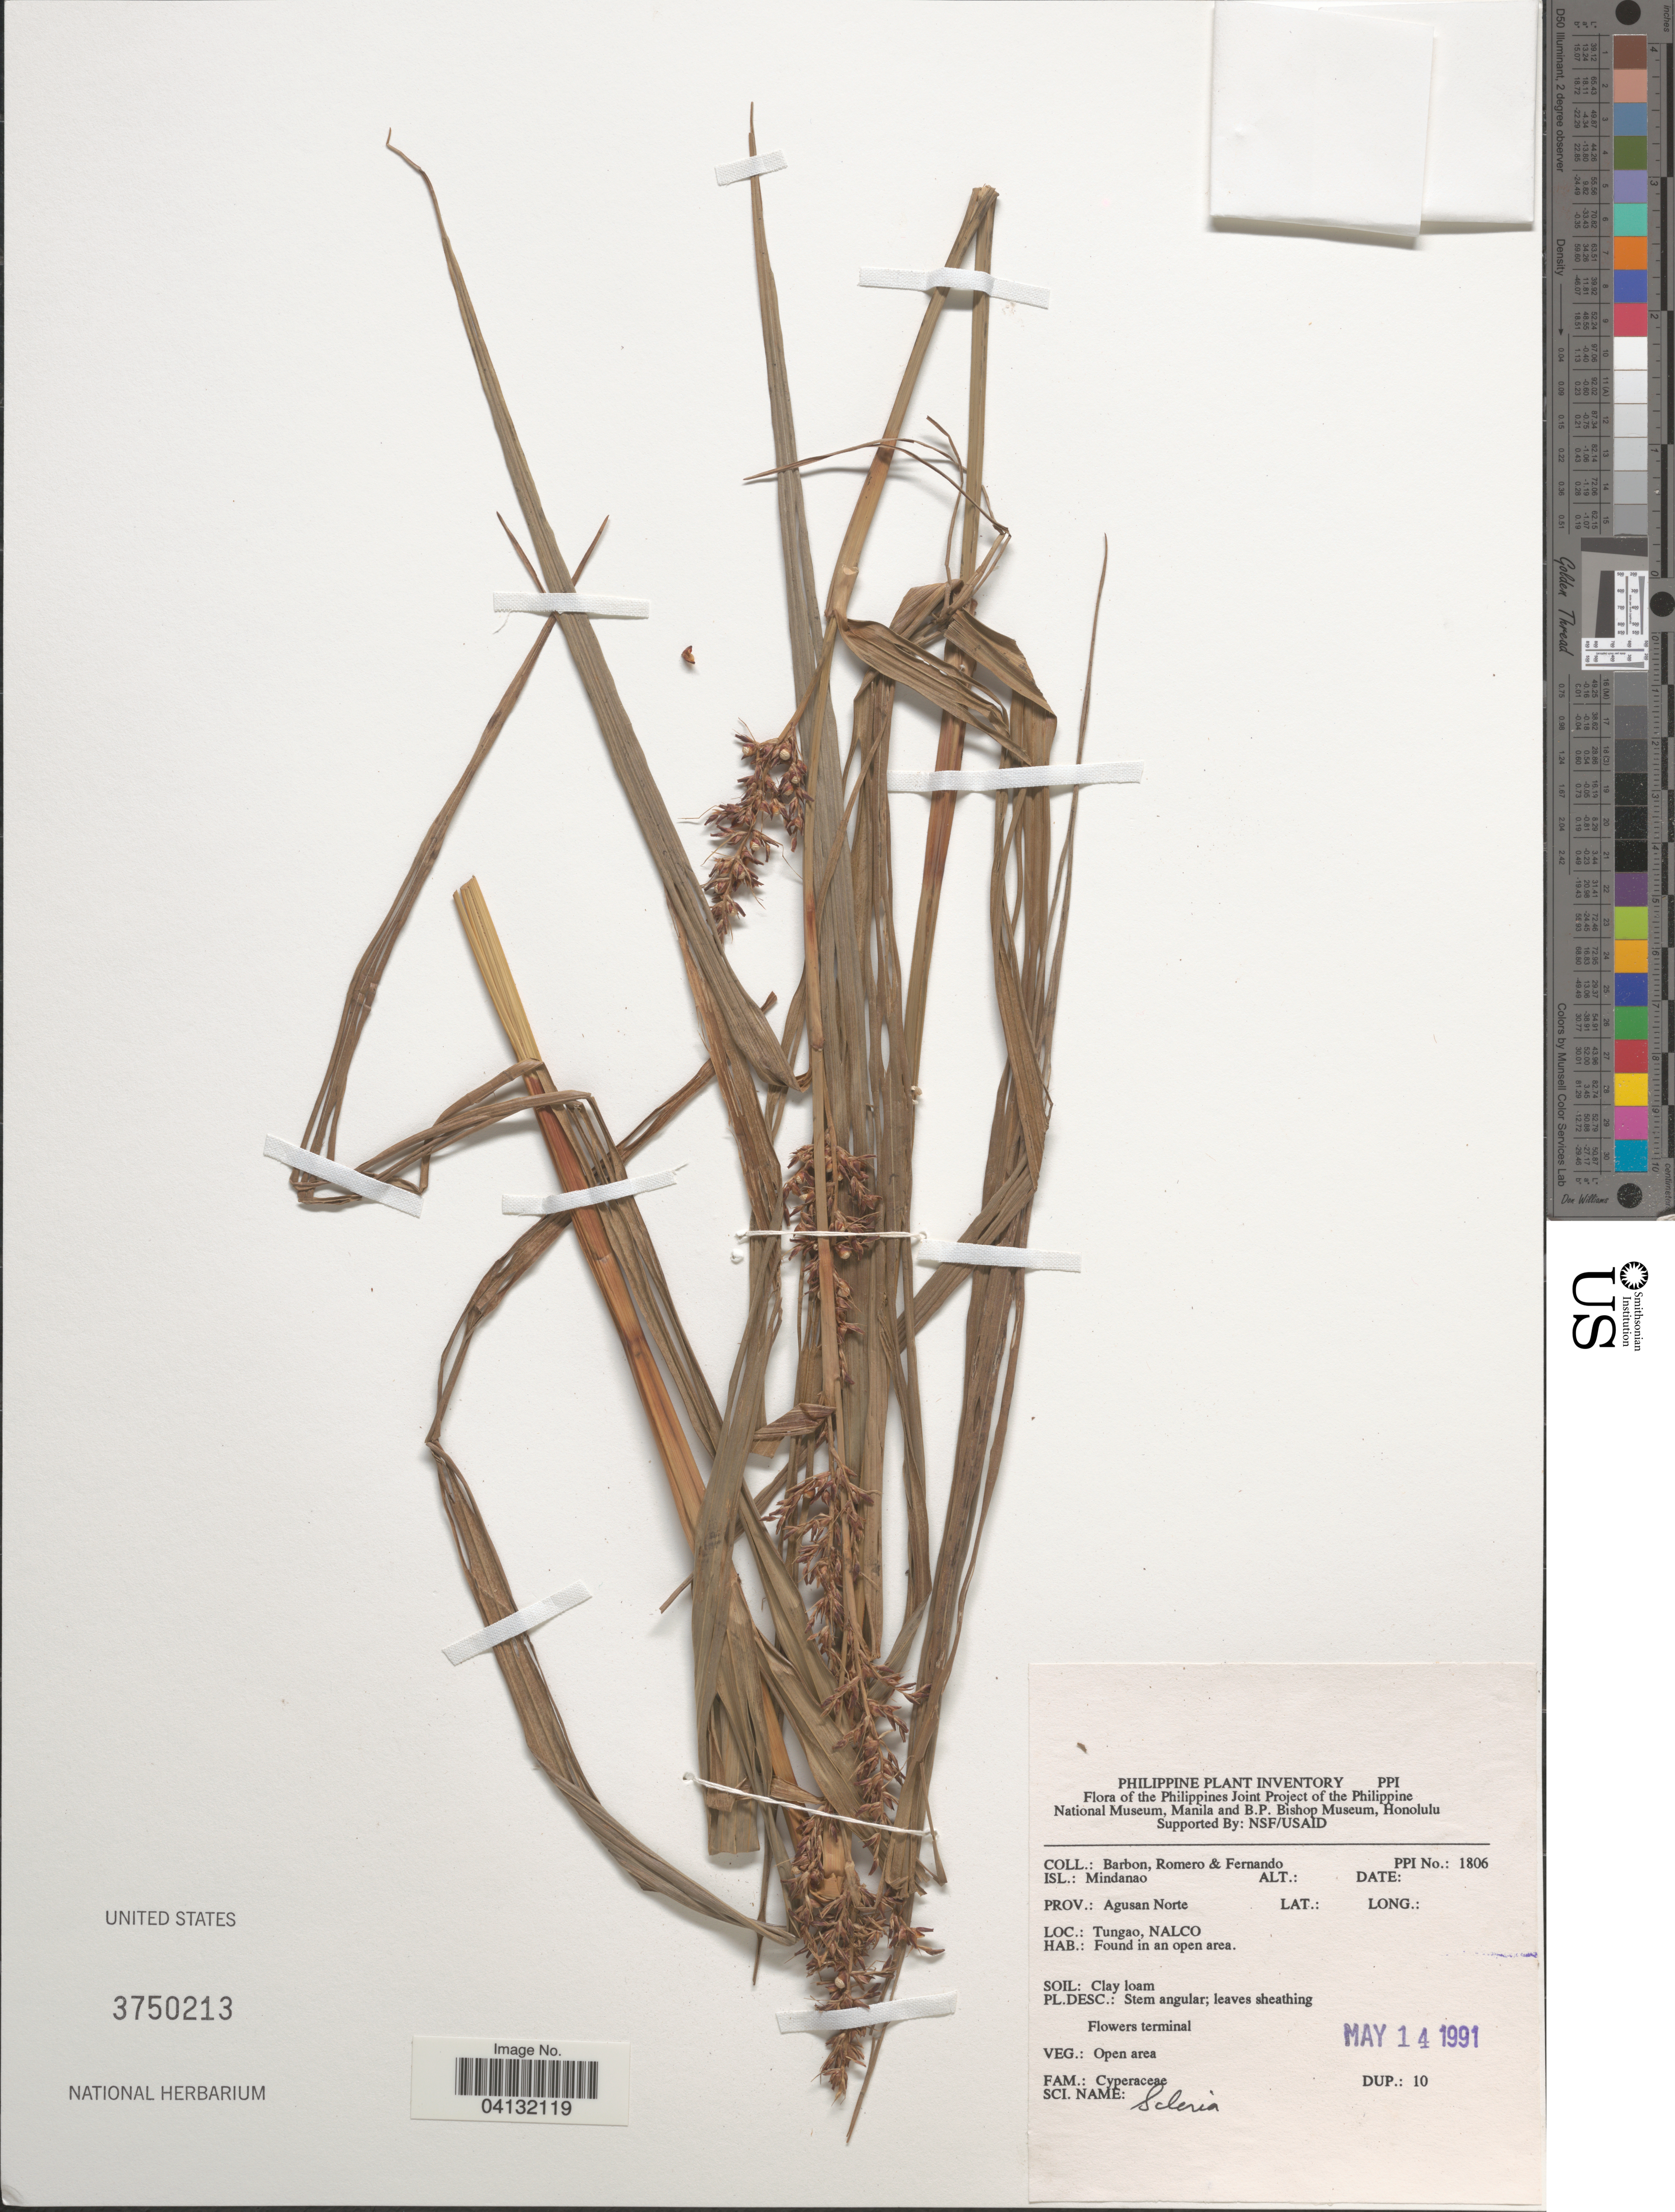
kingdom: Plantae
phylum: Tracheophyta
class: Liliopsida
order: Poales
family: Cyperaceae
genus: Scleria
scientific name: Scleria sp.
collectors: Barbon, -. Romero & -- Fernando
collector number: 1806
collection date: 1991-05-14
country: Philippines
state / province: Caraga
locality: Isl.: Mindanao. Prov.: Agusan Norte. Tungao, NALCO.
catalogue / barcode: US 3750213